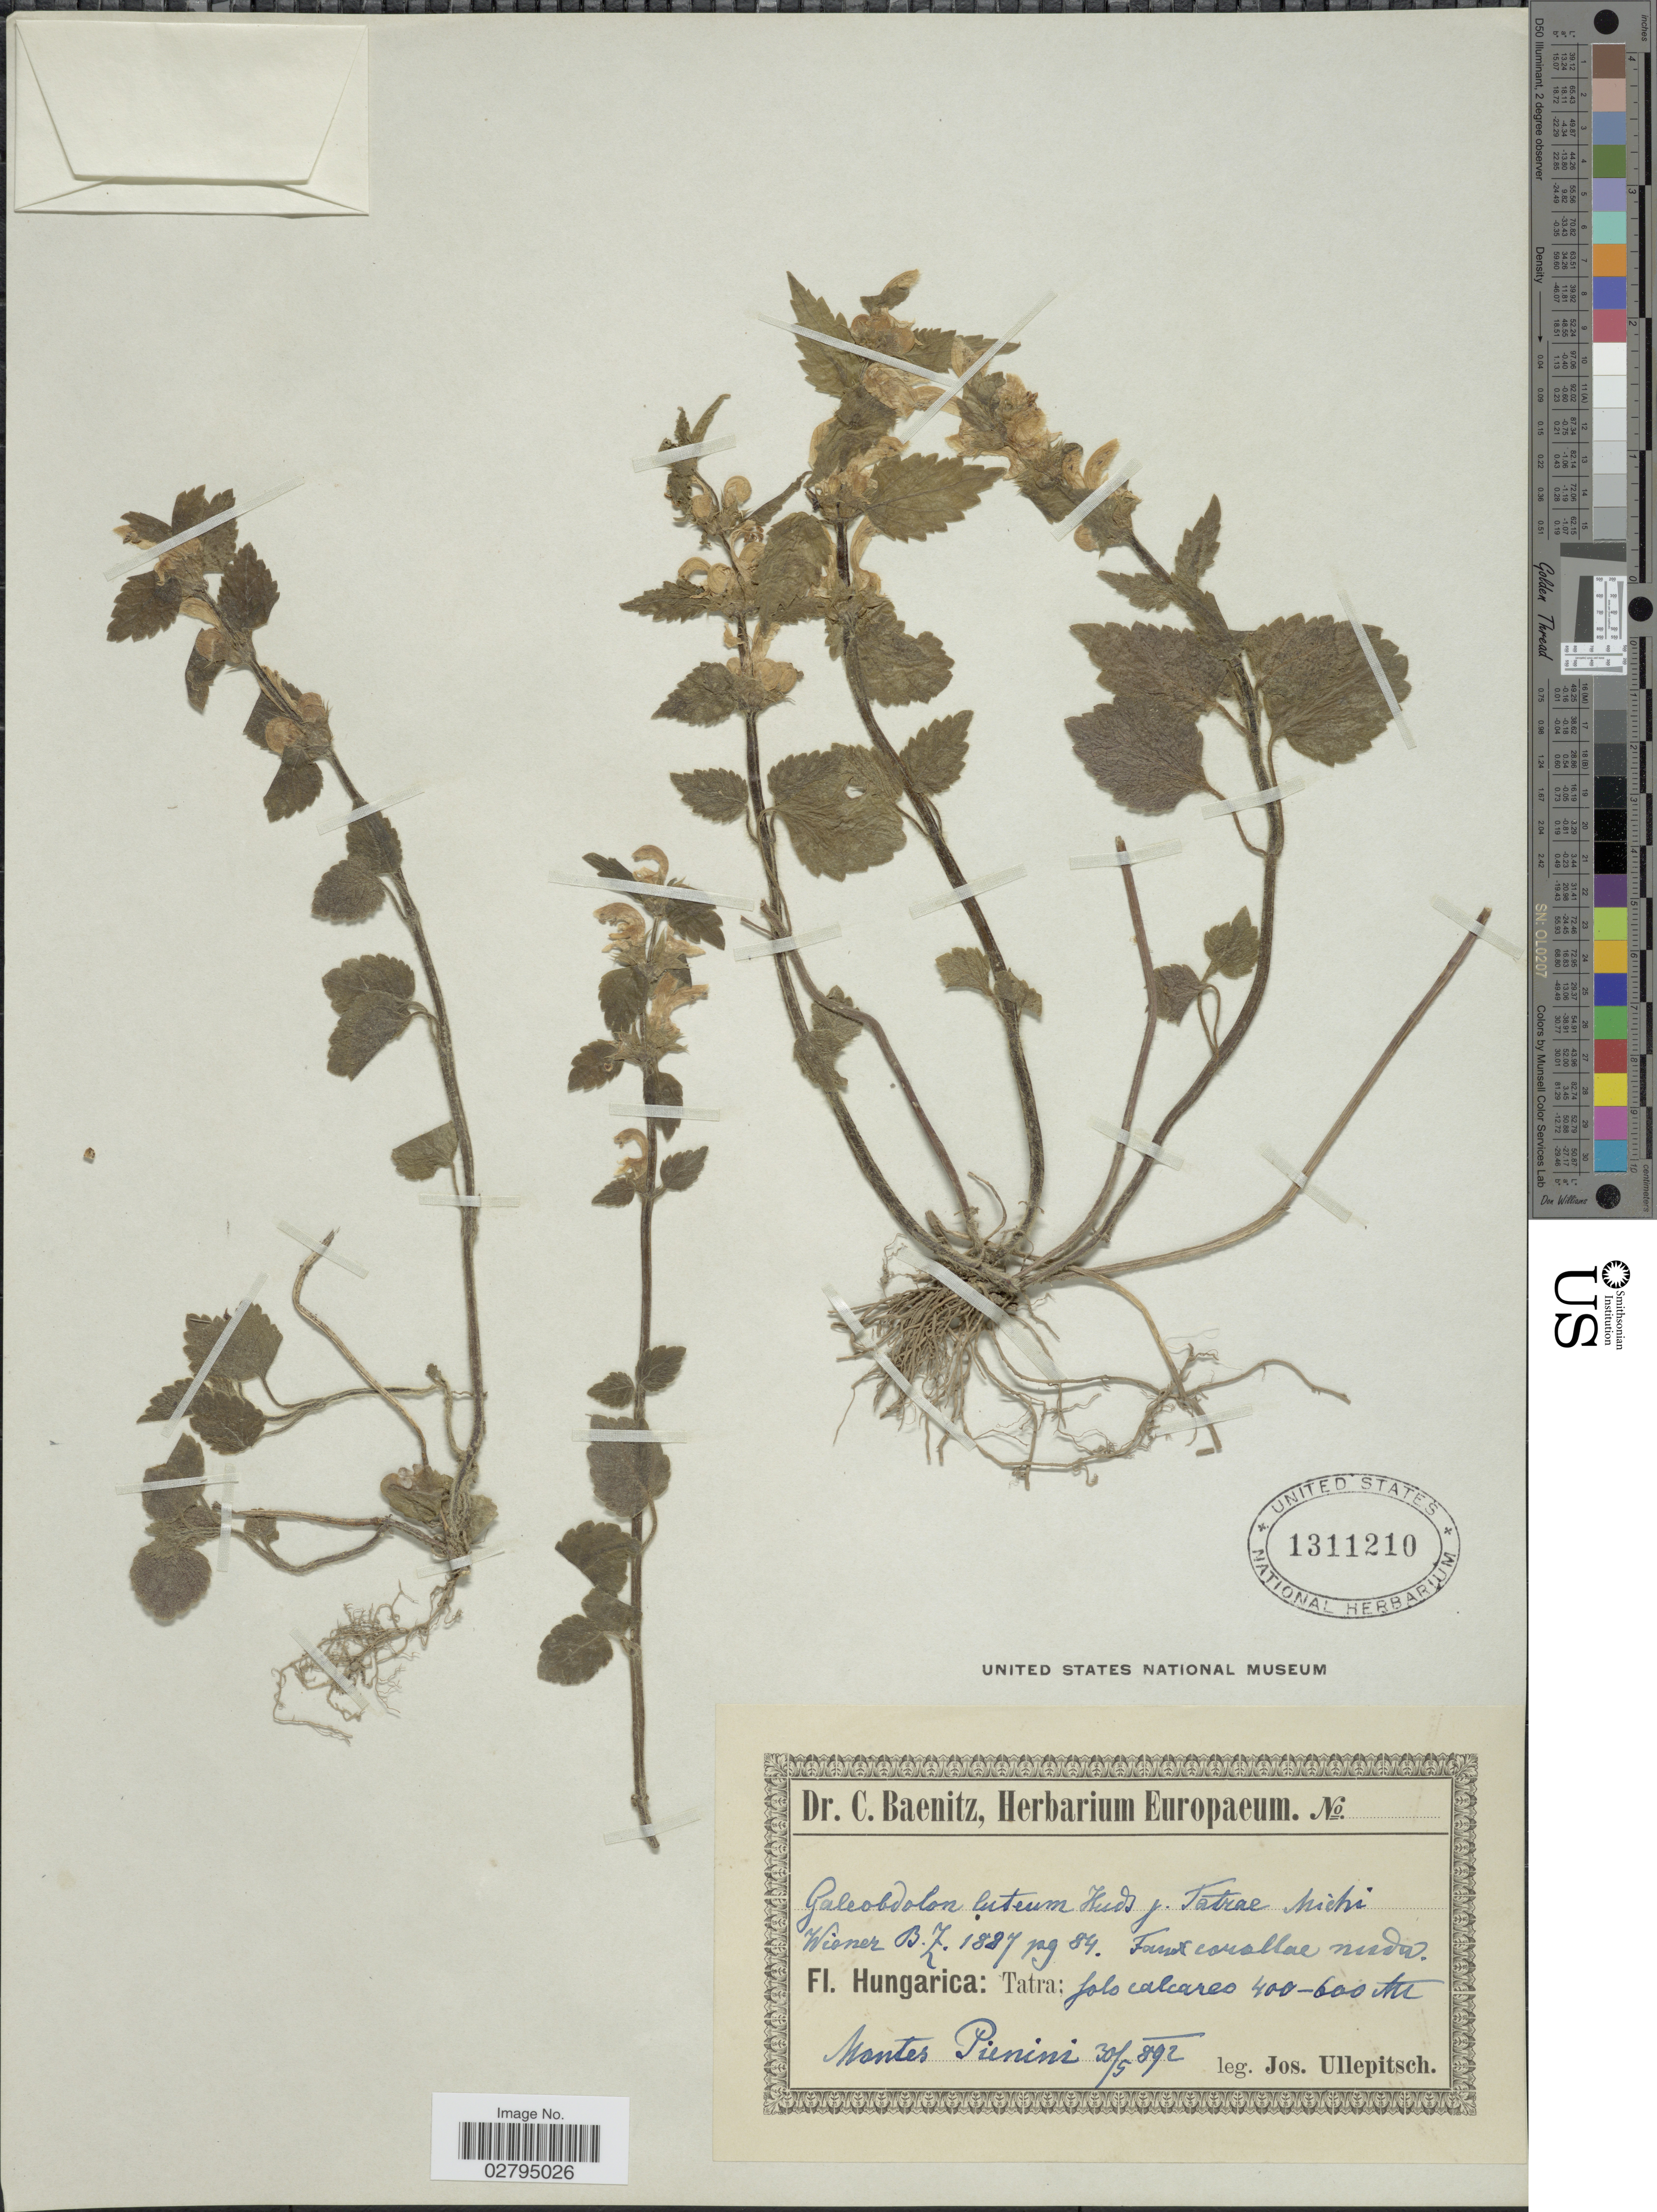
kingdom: Plantae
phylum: Tracheophyta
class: Magnoliopsida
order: Lamiales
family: Lamiaceae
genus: Lamium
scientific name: Lamium galeobdolon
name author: (L.) L.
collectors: J. Ullepitsch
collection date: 1892-05-30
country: Hungary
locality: Tatra: solo calcareo. Montes Pienini.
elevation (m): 400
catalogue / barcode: US 1311210